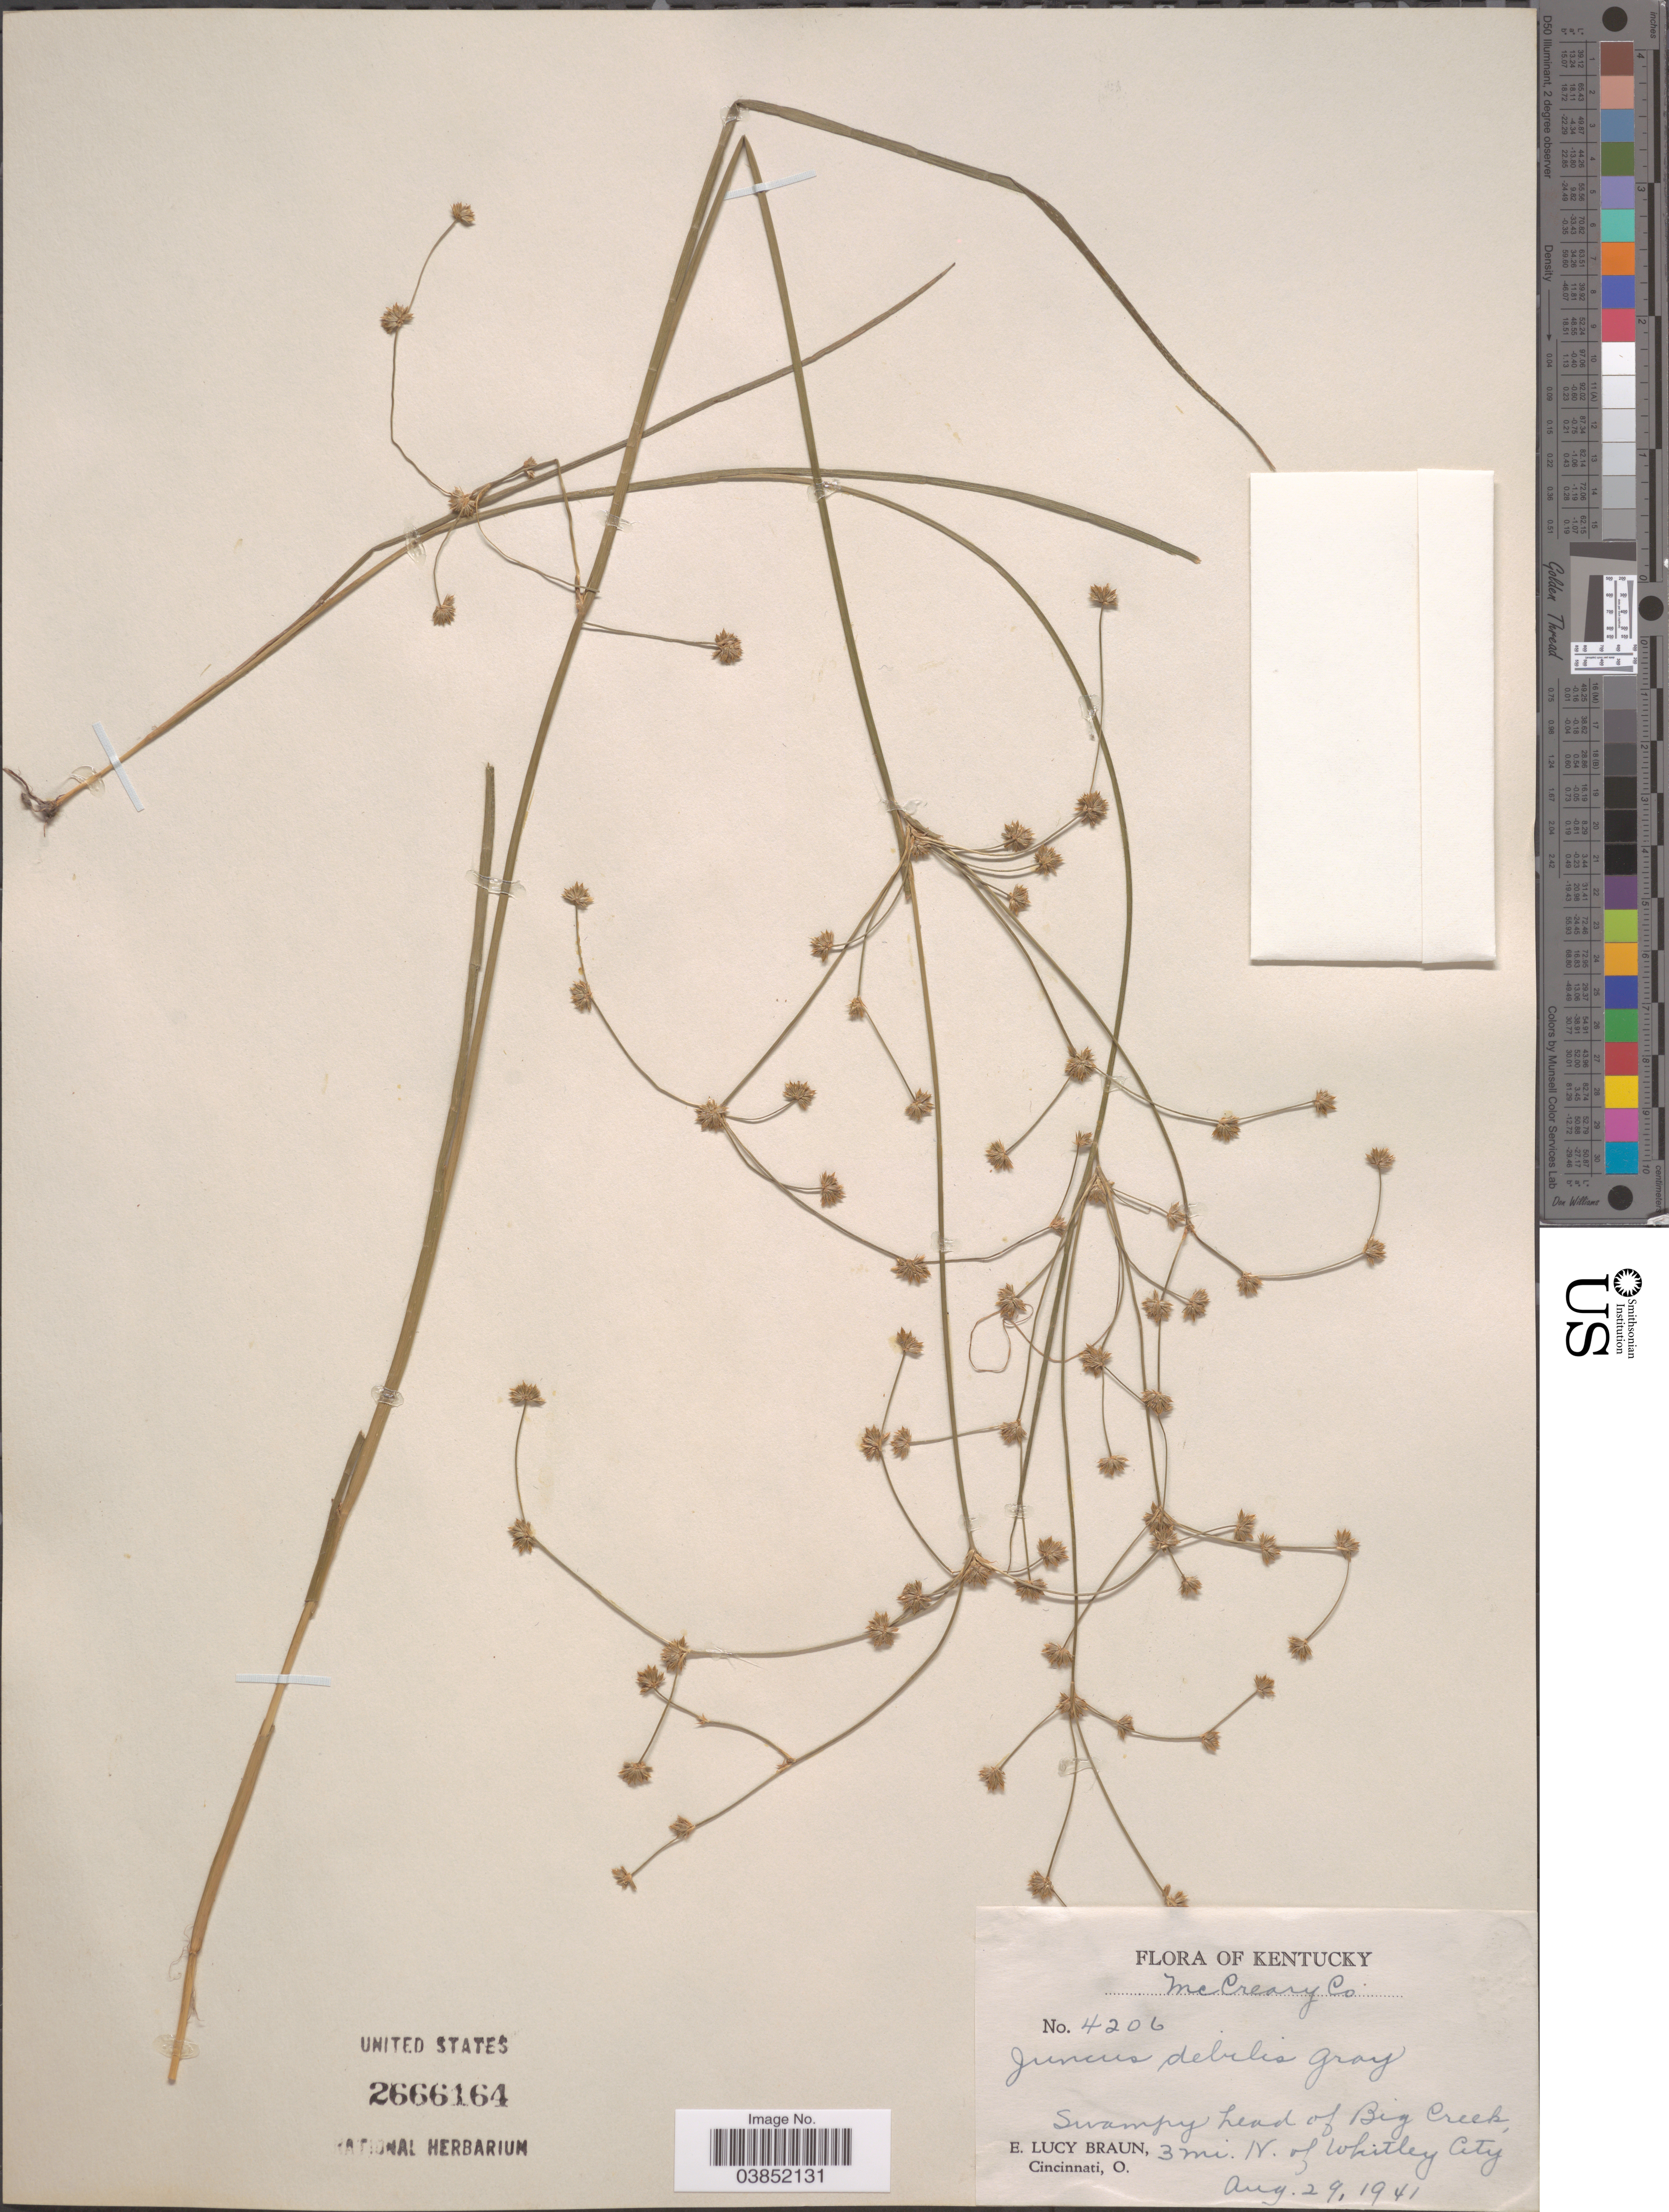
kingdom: Plantae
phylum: Tracheophyta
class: Liliopsida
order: Poales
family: Juncaceae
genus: Juncus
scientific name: Juncus debilis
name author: A. Gray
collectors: E. L. Braun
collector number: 4206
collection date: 1941-08-29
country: United States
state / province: Kentucky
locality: McCreary Co. Swampy head of Big Creek, 3 mi. N. of Whitley City.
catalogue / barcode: US 2666164